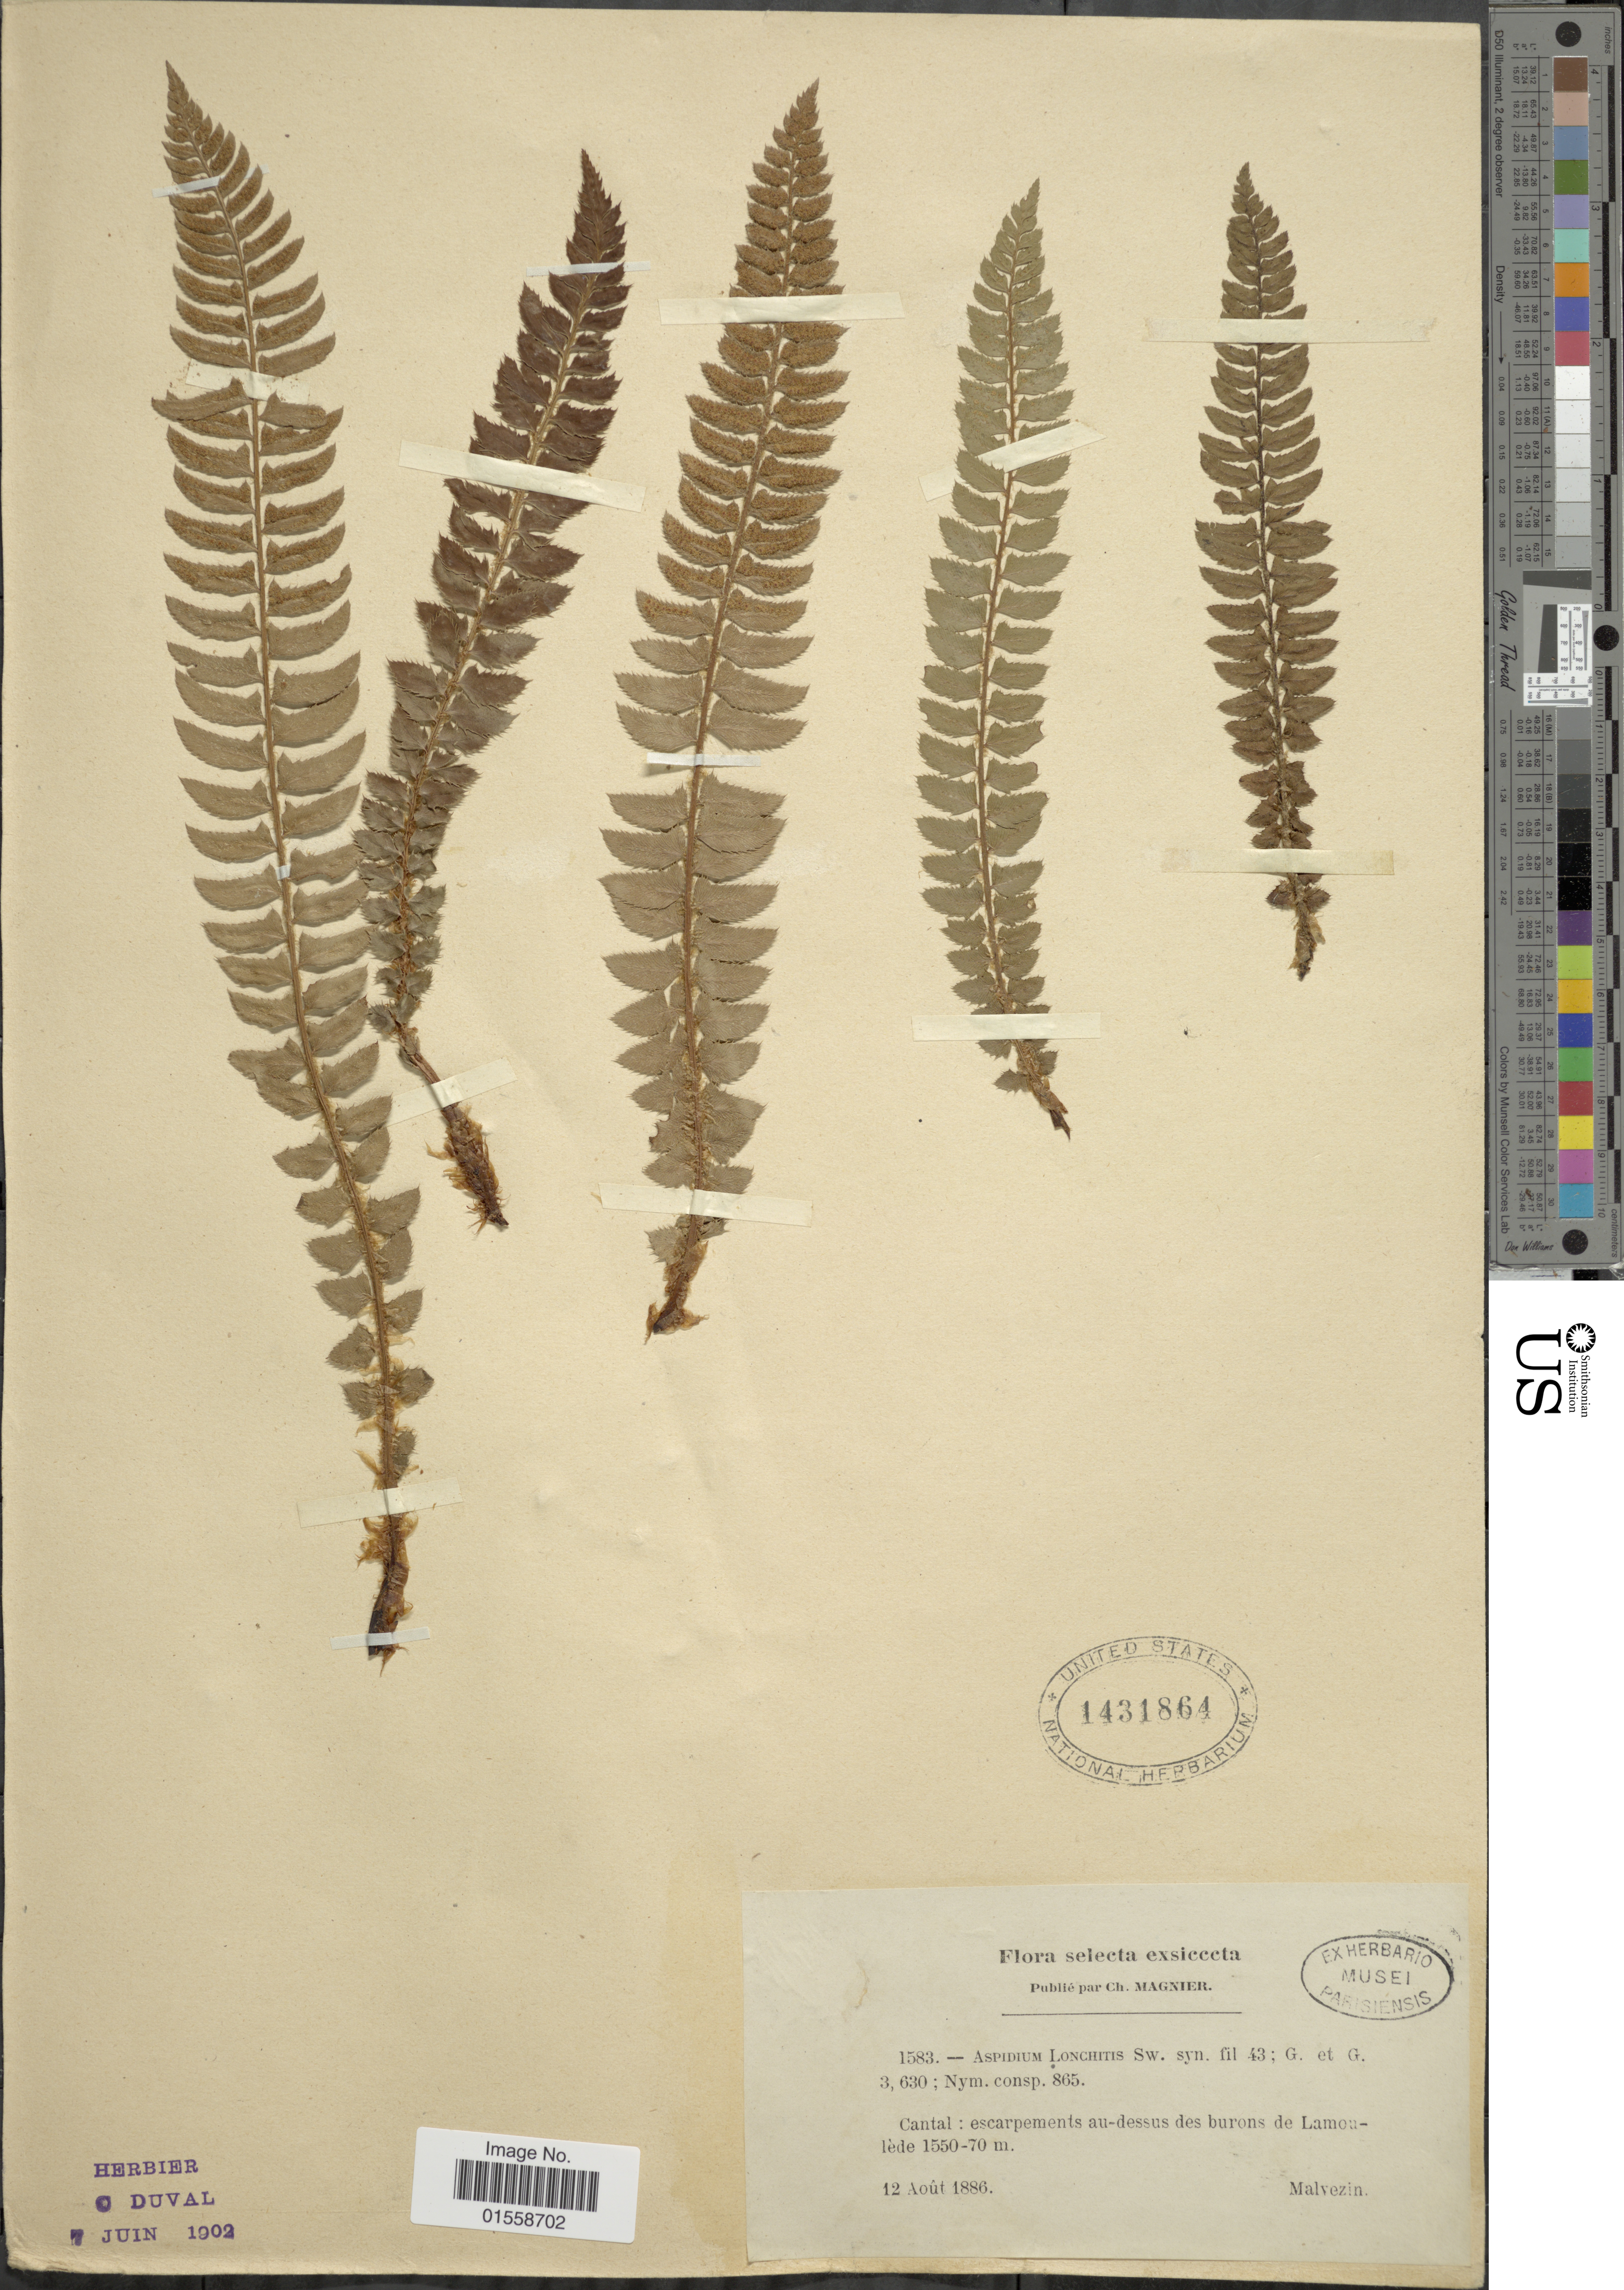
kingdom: Plantae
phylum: Tracheophyta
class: Polypodiopsida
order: Polypodiales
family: Dryopteridaceae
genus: Polystichum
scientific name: Polystichum lonchitis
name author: (Roth) L.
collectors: Malvezin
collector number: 1583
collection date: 1886-08-12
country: France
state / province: Auvergne-Rhône-Alpes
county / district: Cantal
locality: Cantal; escarpements au-dessus des burons de Lamou-lede.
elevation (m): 1550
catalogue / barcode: US 1431864